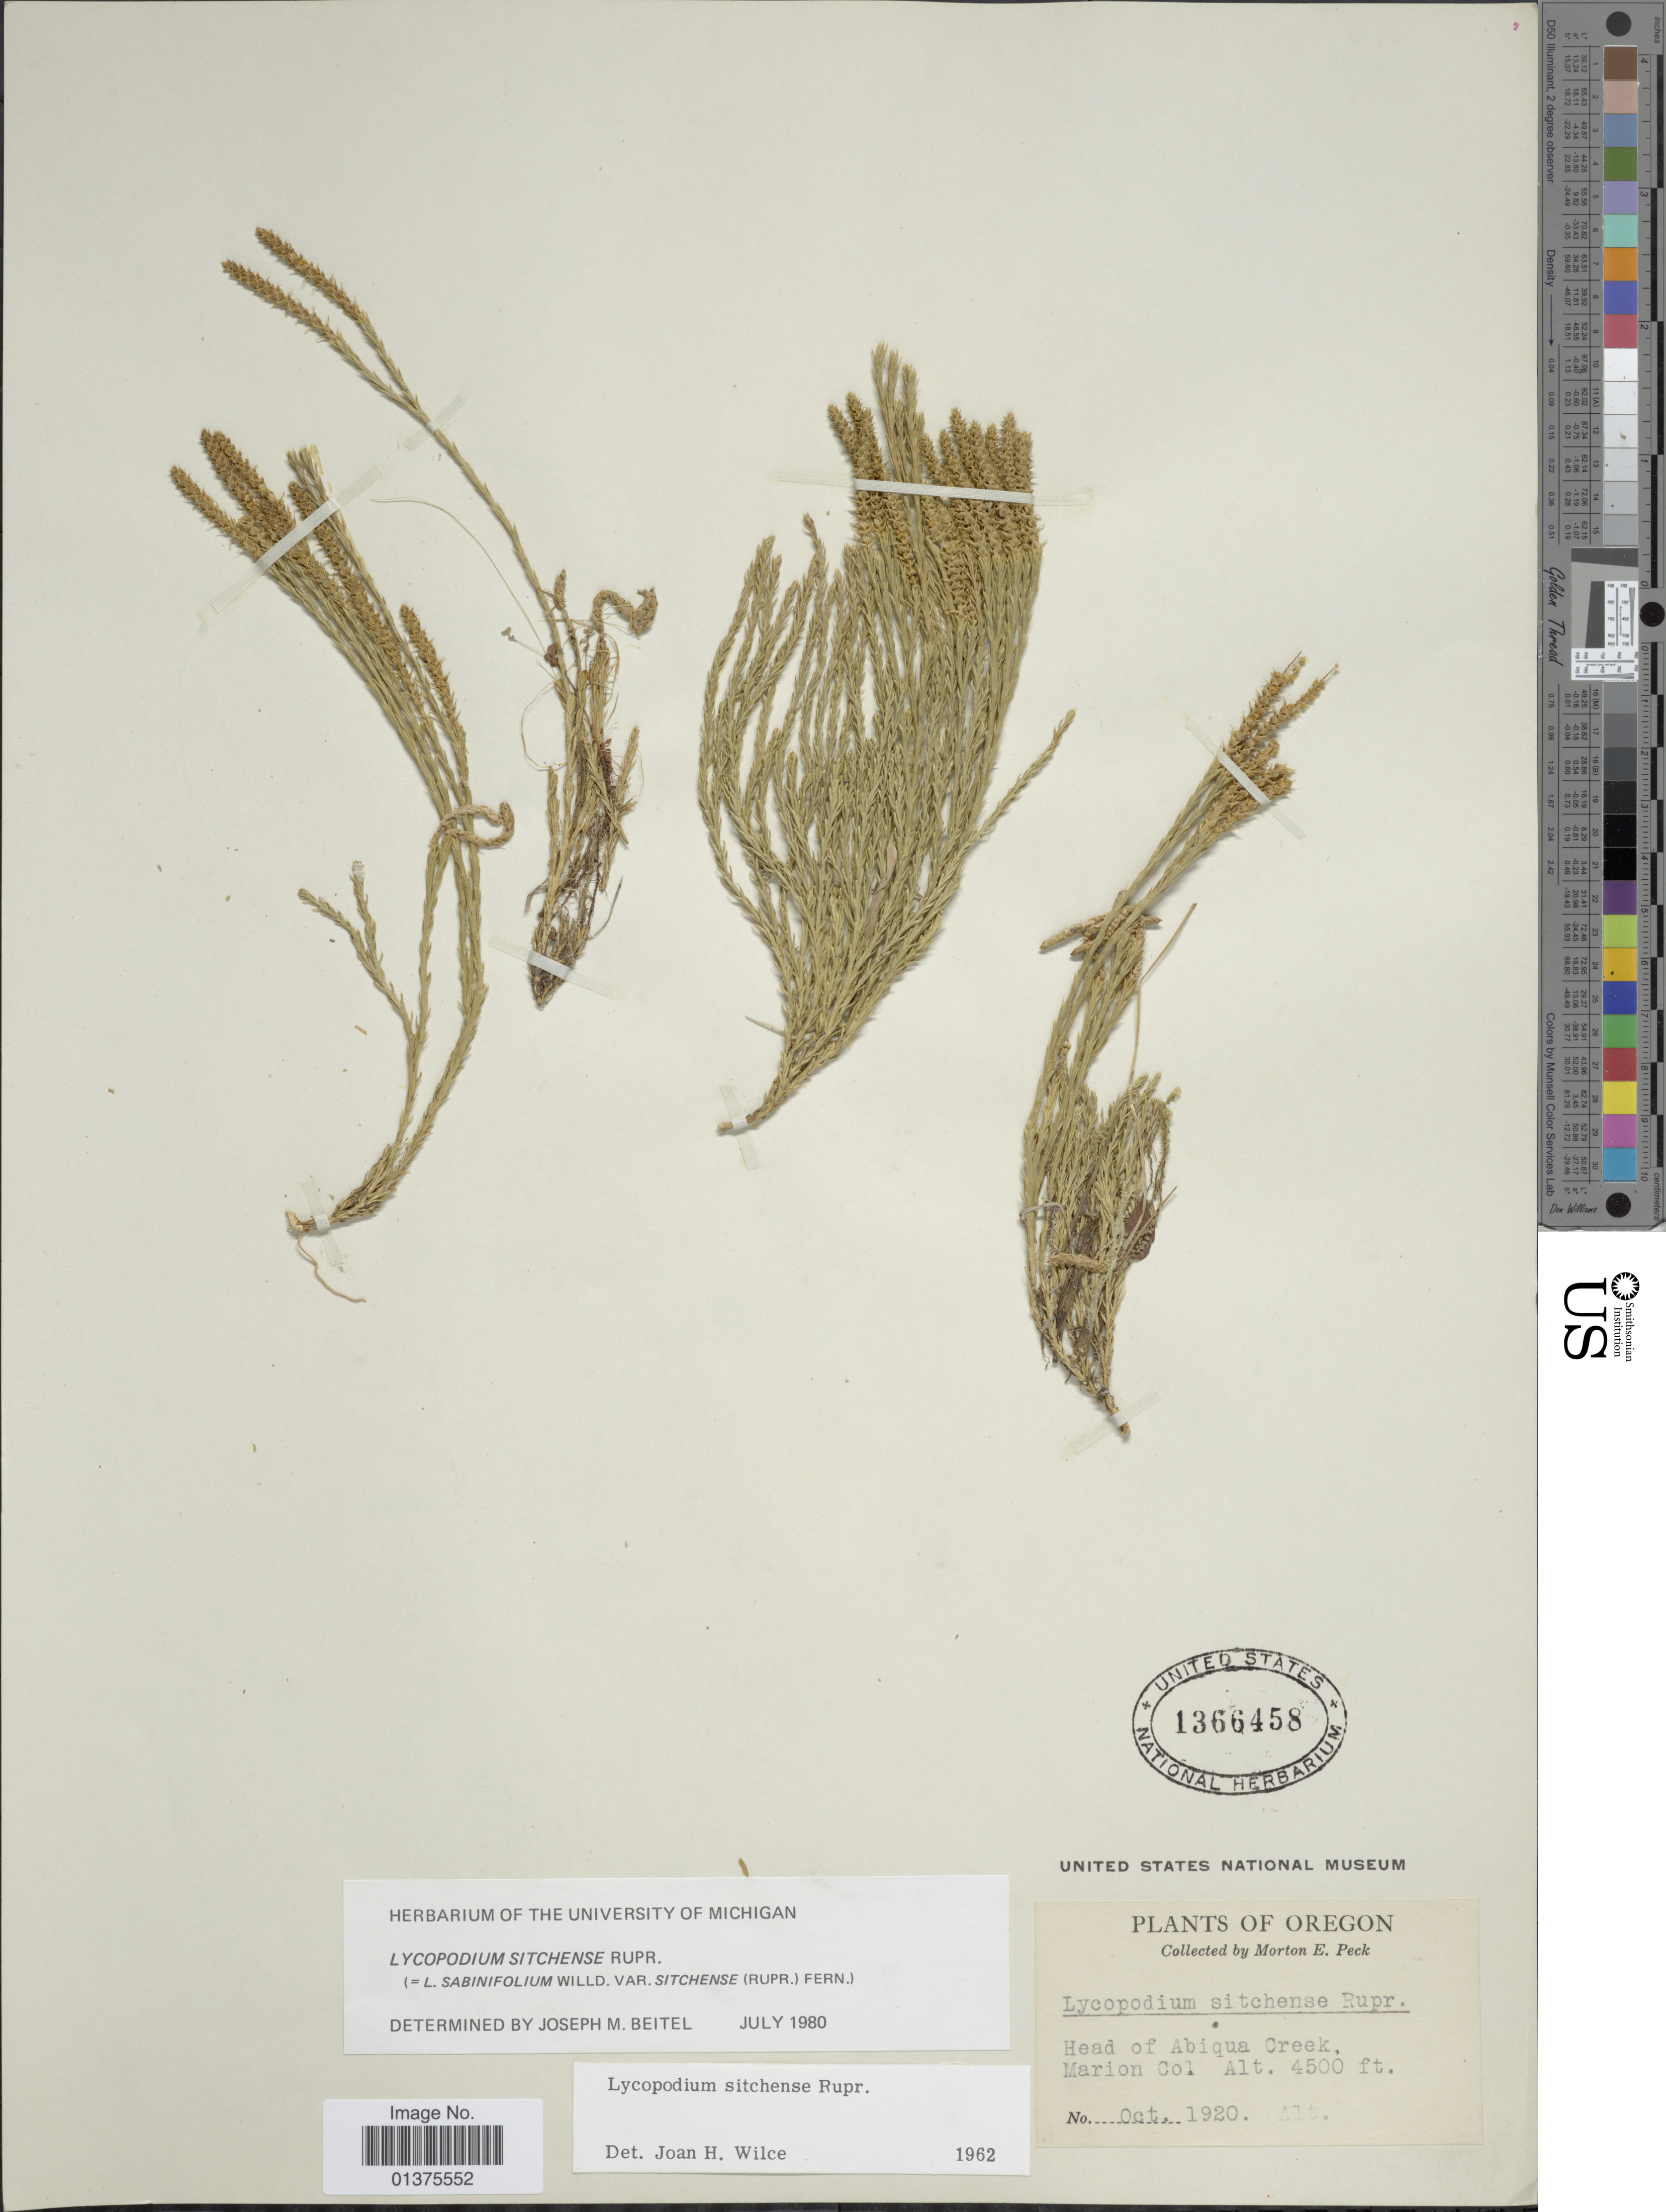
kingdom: Plantae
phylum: Tracheophyta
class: Lycopodiopsida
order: Lycopodiales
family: Lycopodiaceae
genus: Diphasiastrum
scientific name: Diphasiastrum sitchense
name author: (Rupr.) Holub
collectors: M. E. Peck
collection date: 1920-10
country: United States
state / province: Oregon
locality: Head of Abiqua Creek, Marion Col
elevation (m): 1372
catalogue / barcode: US 1366458